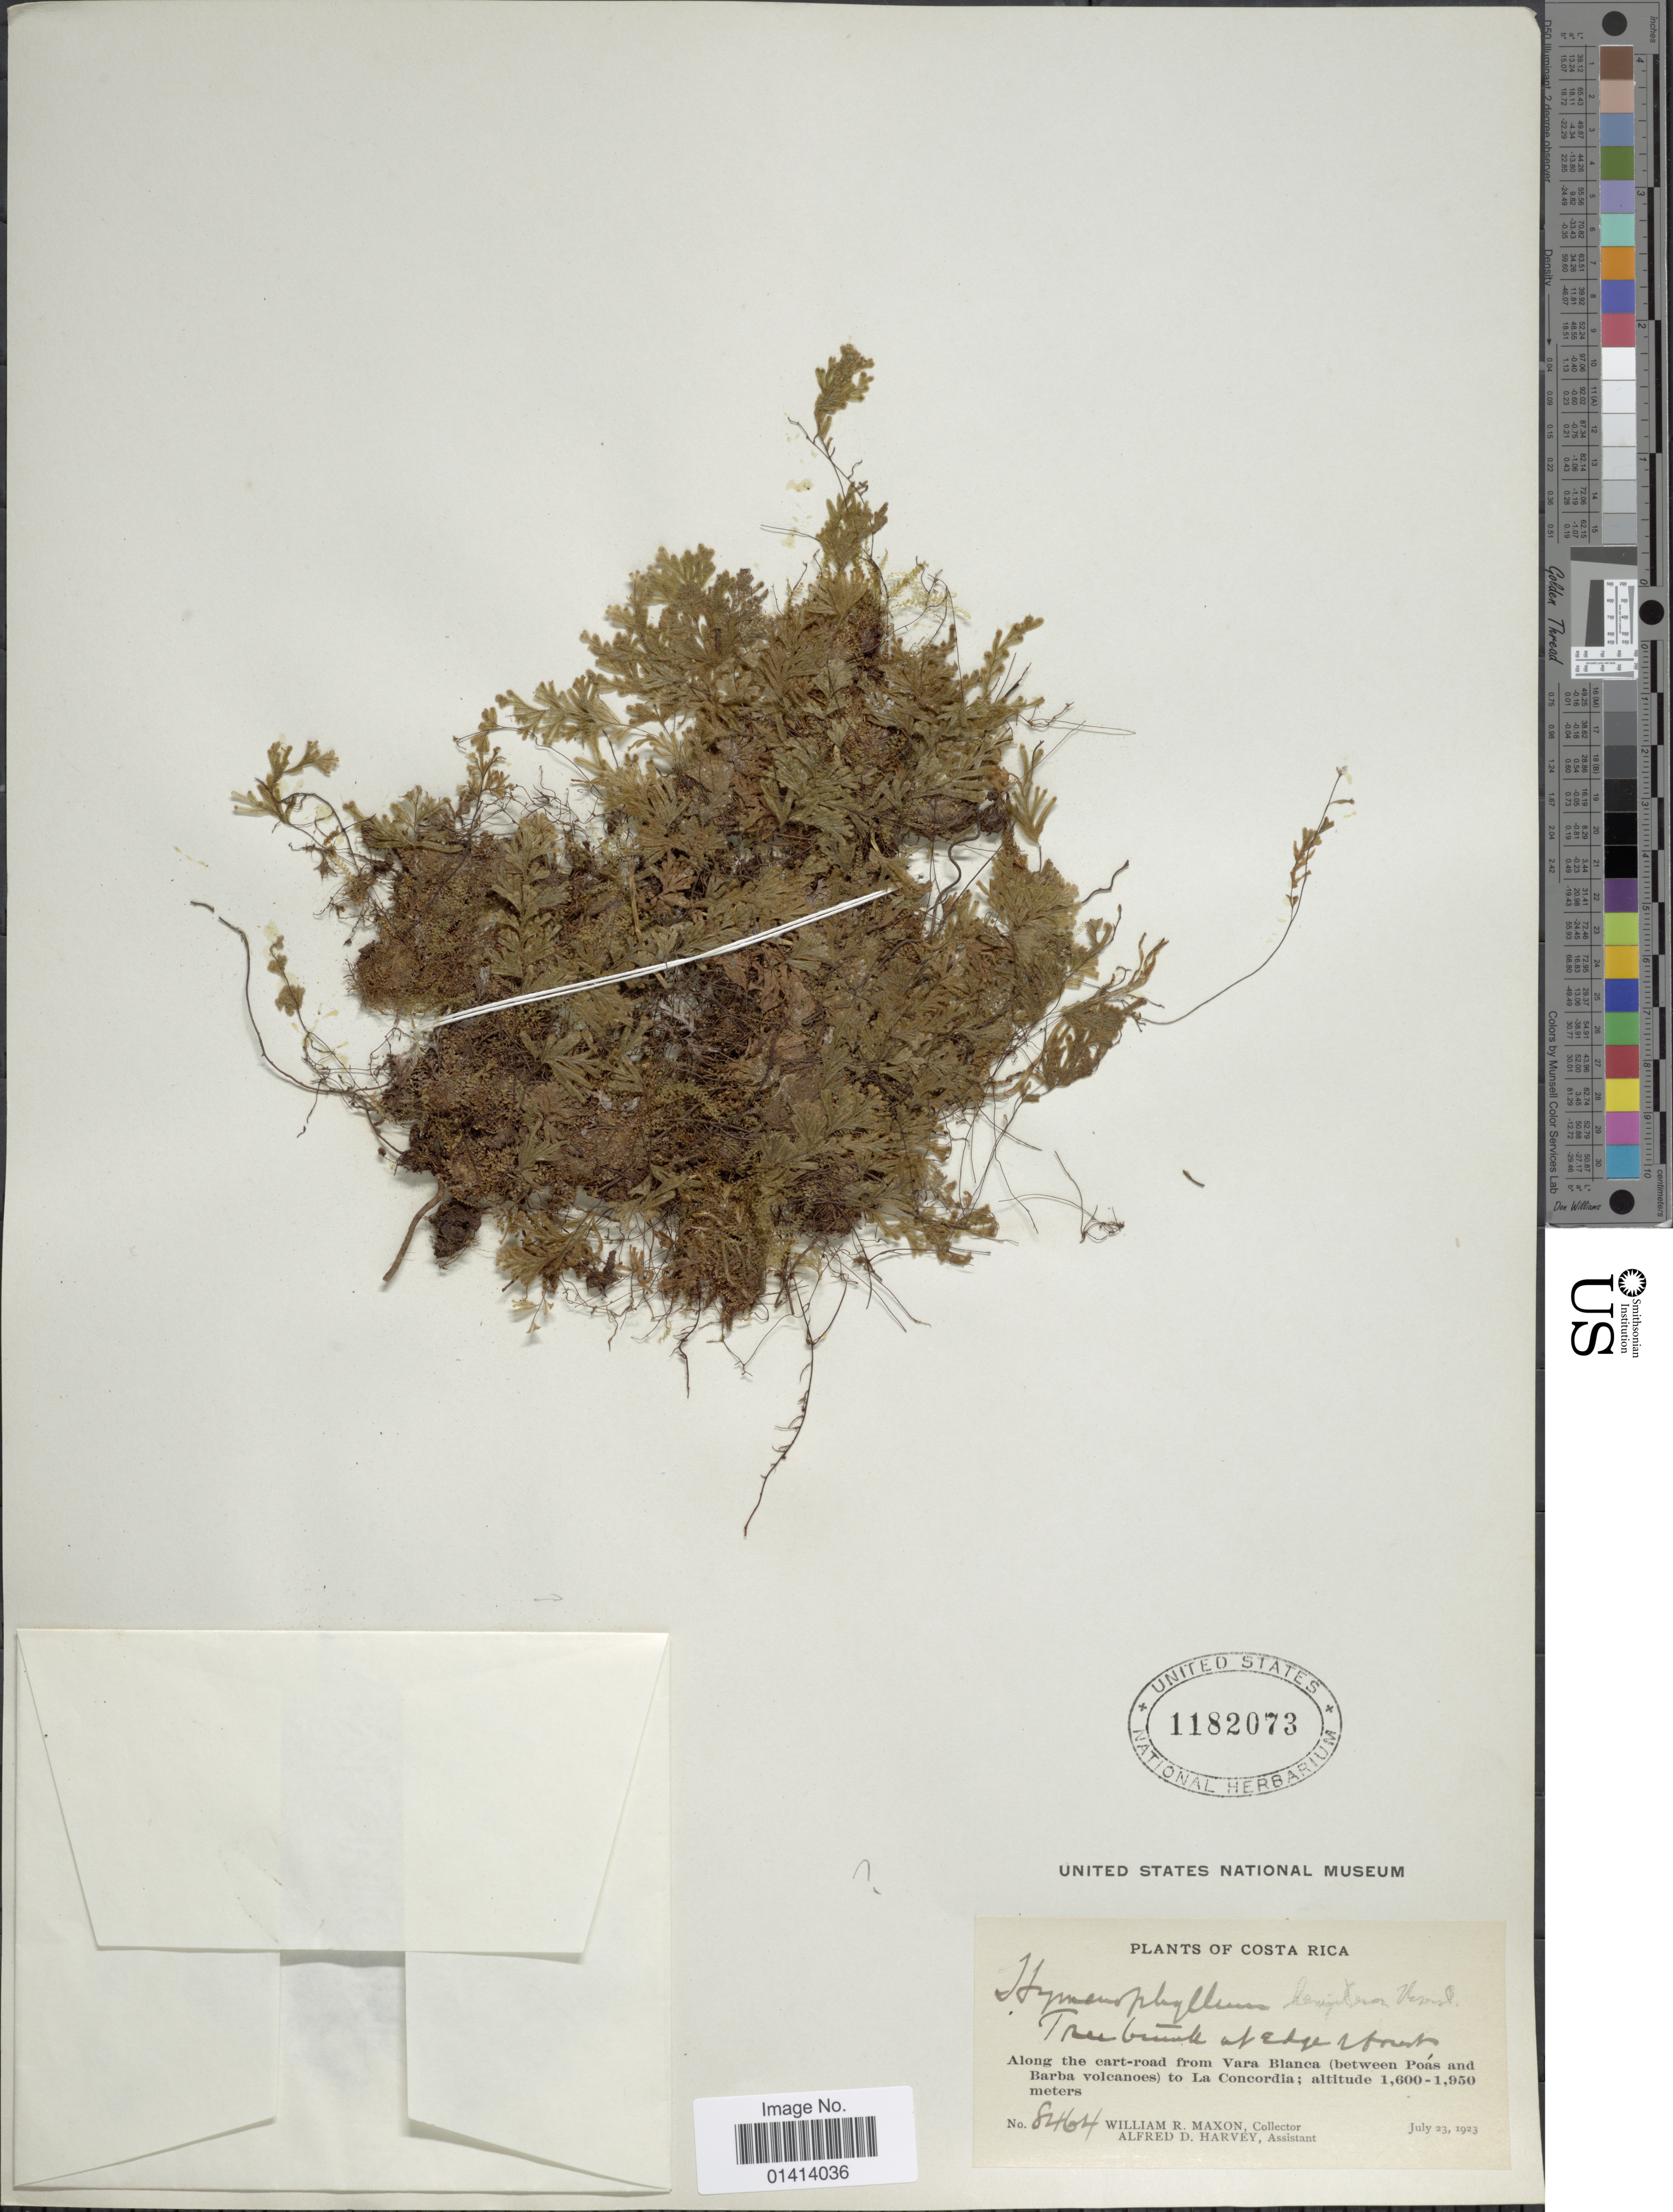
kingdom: Plantae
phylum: Tracheophyta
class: Polypodiopsida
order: Hymenophyllales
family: Hymenophyllaceae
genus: Hymenophyllum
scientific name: Hymenophyllum hemipteron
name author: Rosenst.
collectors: W. R. Maxon & A. D. Harvey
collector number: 8464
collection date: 1923-07-23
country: Costa Rica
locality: Along the cart-road from Vara Blanca 9between Poas and Barba volcanoes) to La Concordia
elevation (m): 1600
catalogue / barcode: US 1182073